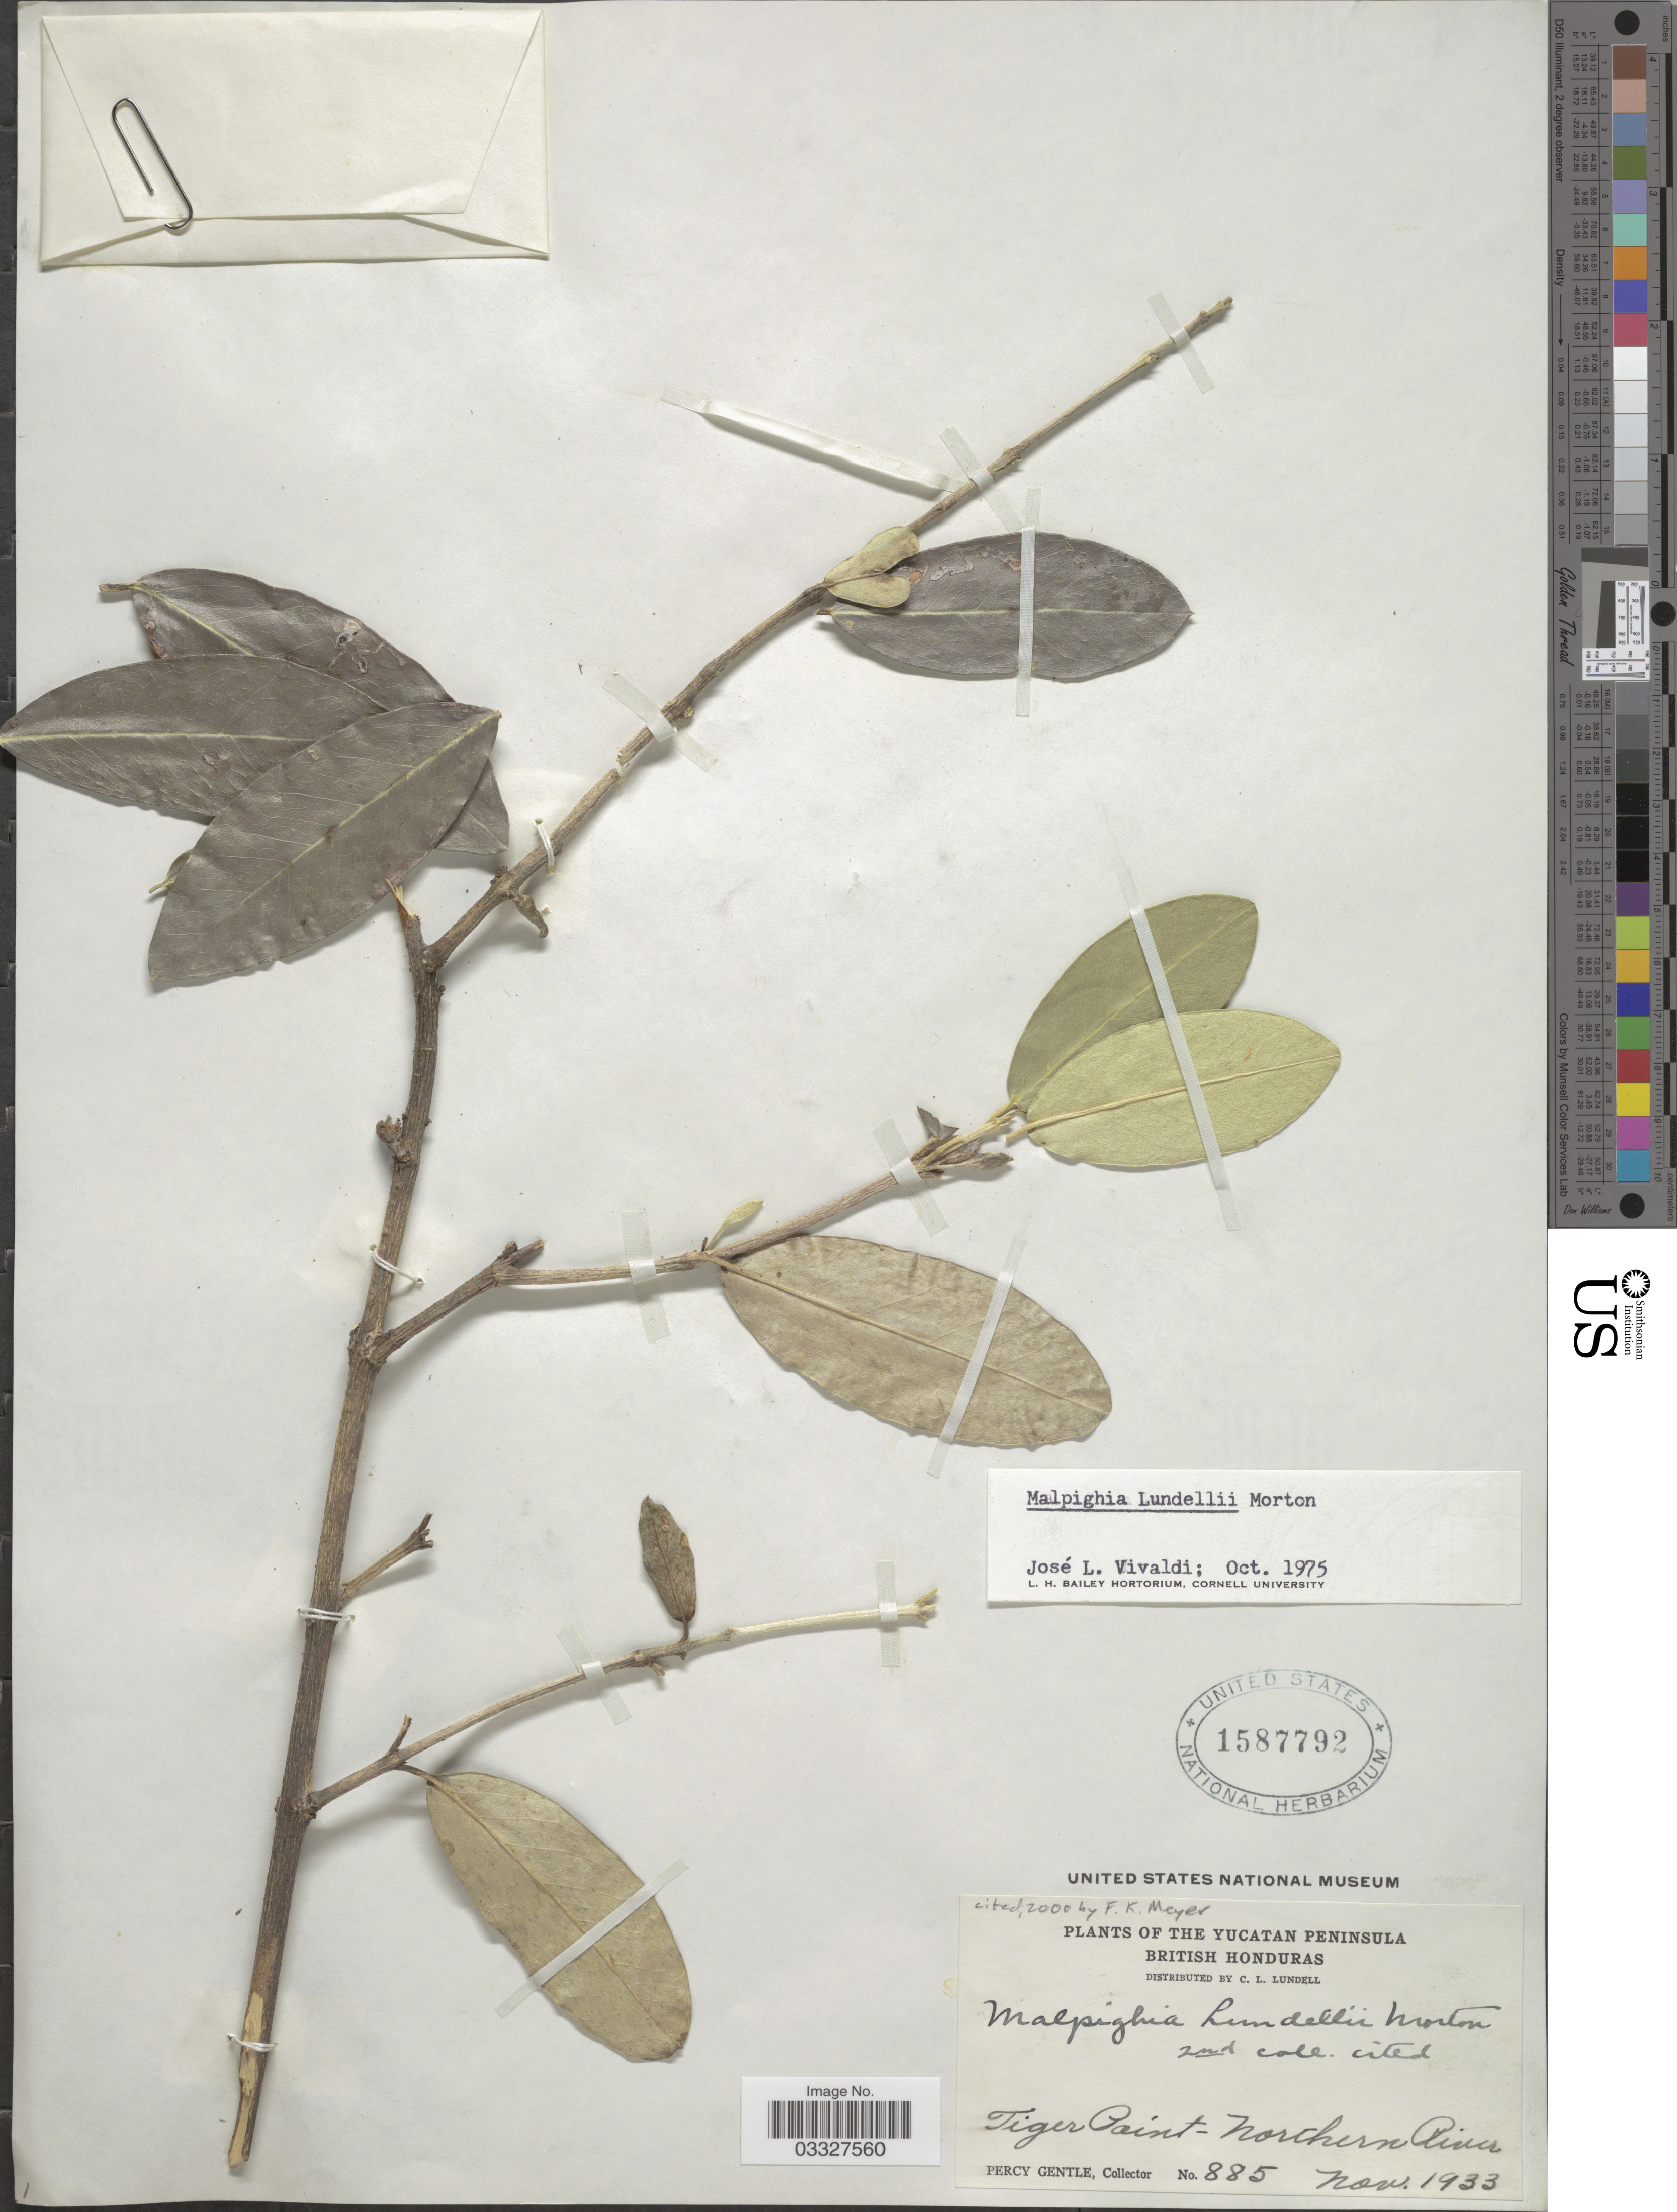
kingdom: Plantae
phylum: Tracheophyta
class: Magnoliopsida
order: Malpighiales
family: Malpighiaceae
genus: Malpighia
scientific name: Malpighia lundellii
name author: C.V. Morton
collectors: P. H. Gentle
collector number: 885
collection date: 1933-11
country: Belize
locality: The Yucatan Peninsula. British Honduras. Tiger Point Northern River.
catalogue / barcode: US 1587792